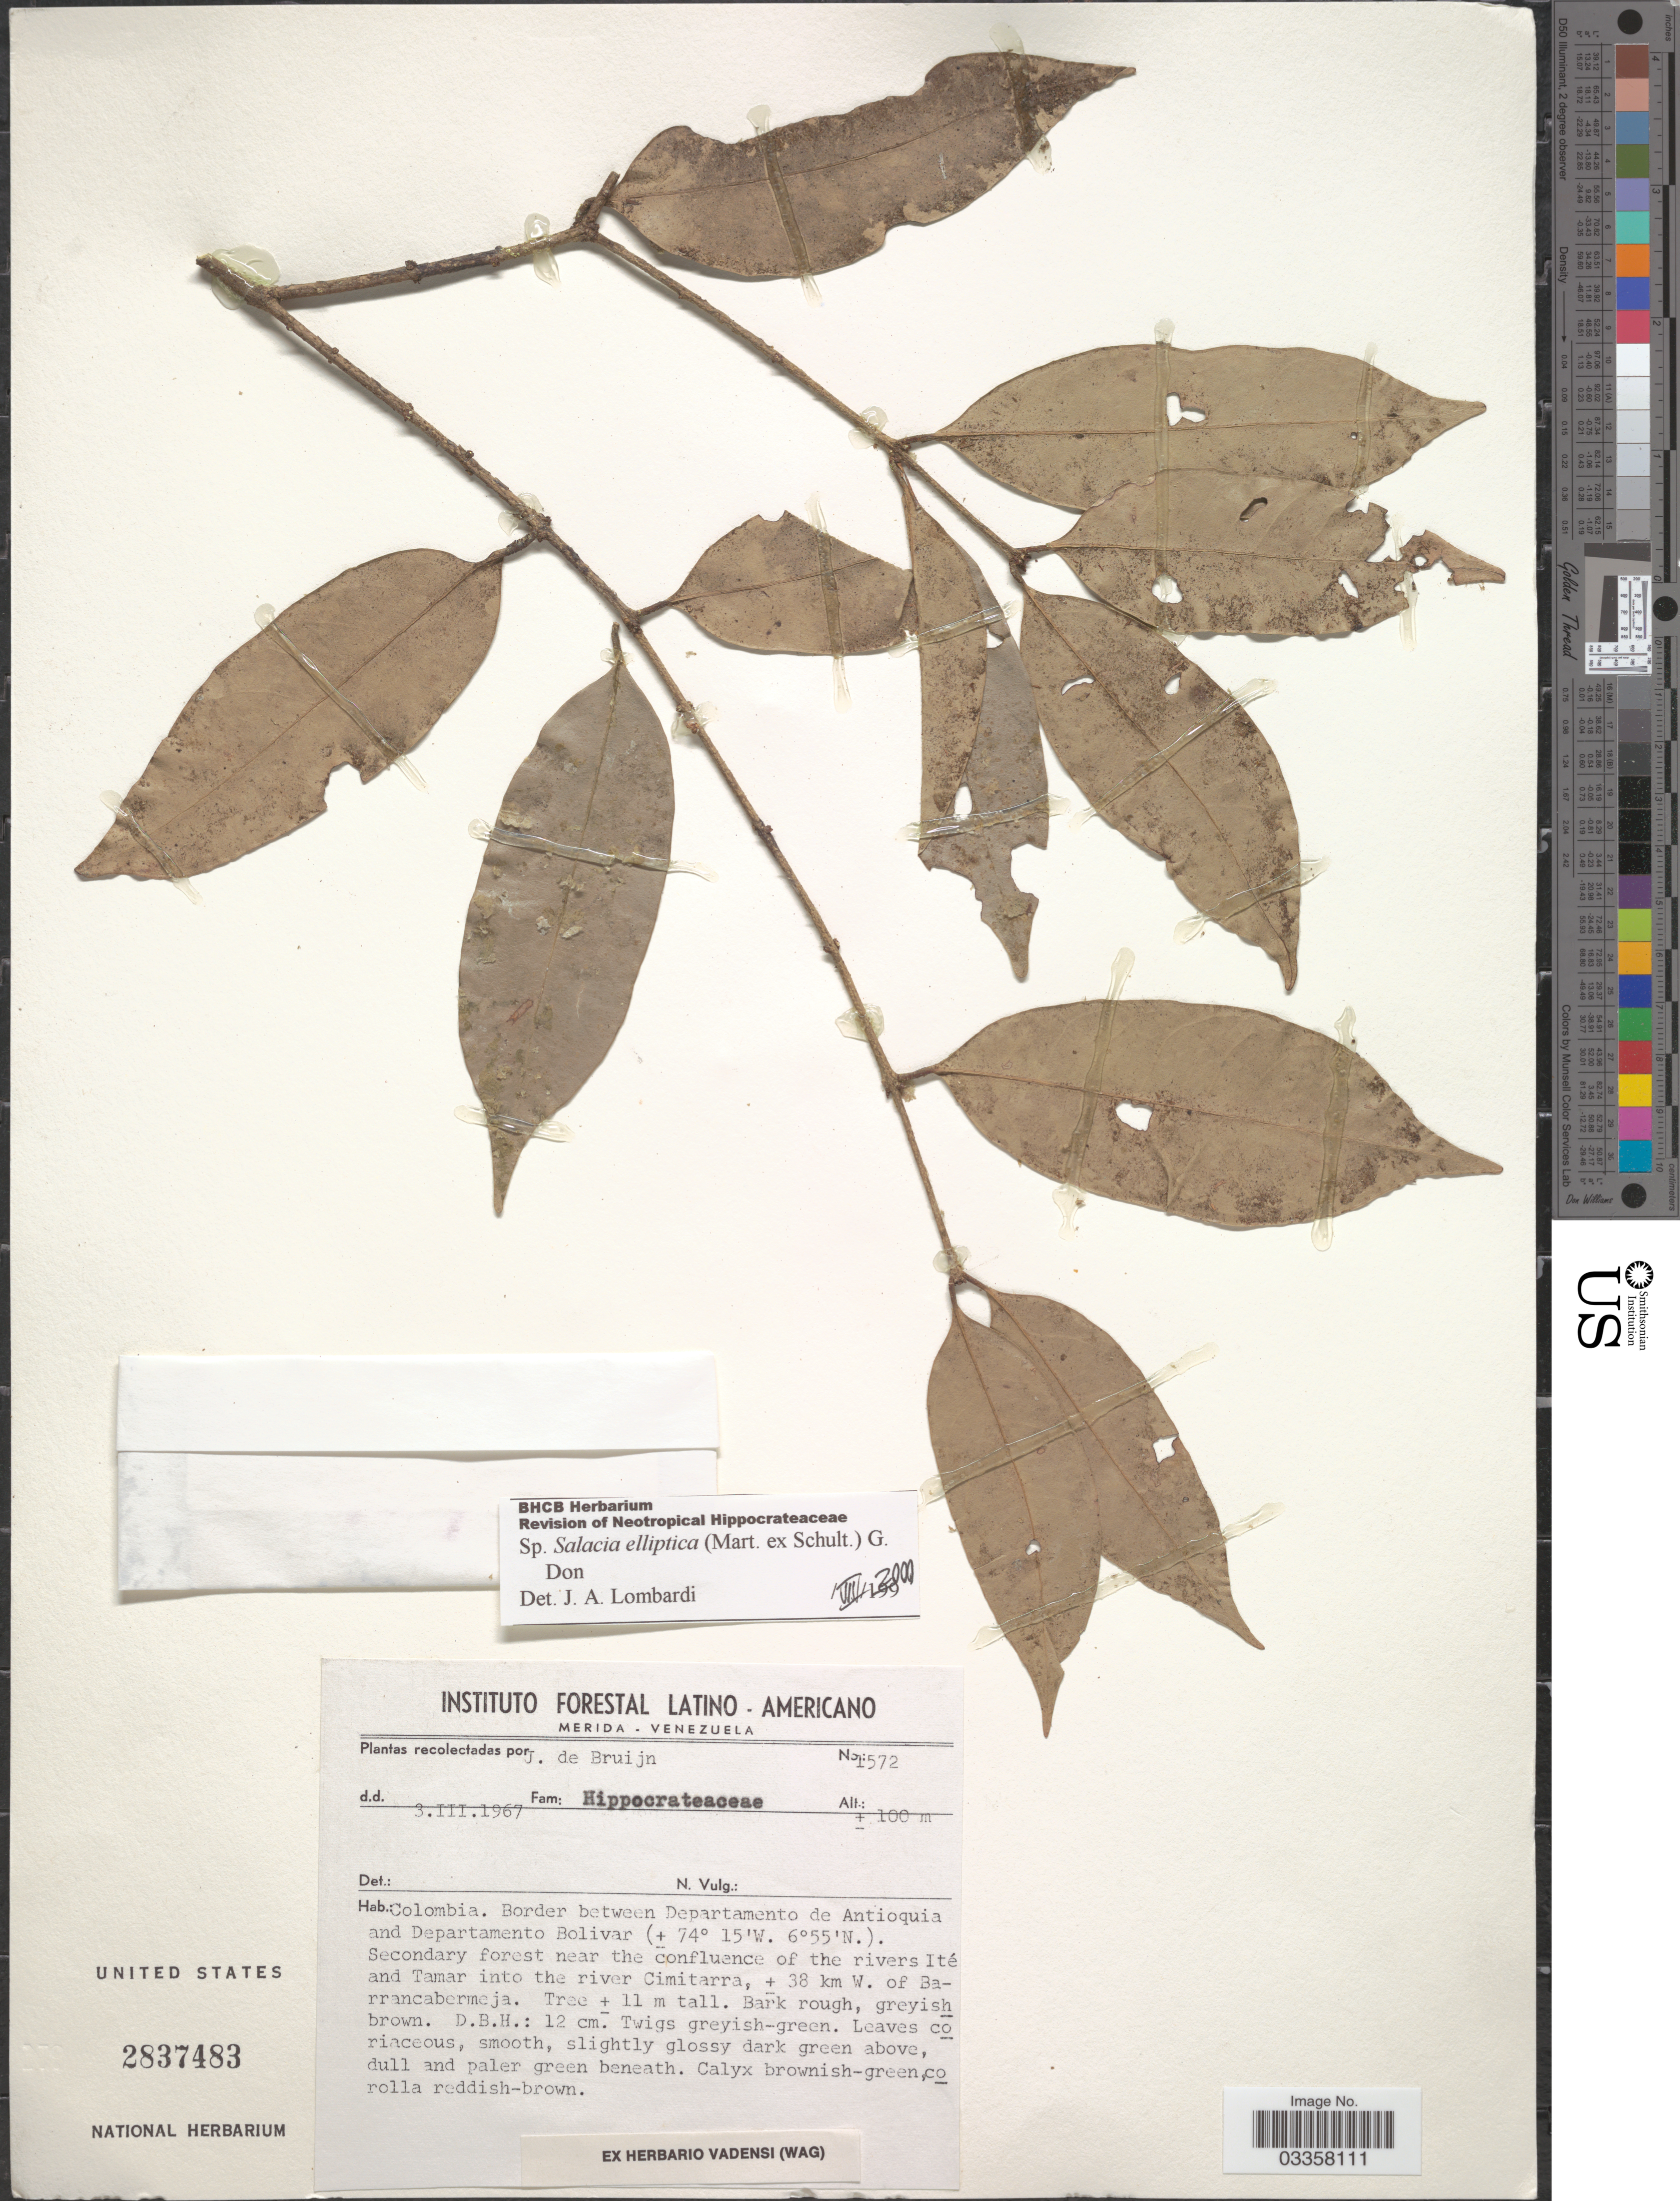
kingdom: Plantae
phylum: Tracheophyta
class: Magnoliopsida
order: Celastrales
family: Celastraceae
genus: Salacia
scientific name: Salacia elliptica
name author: (Mart. ex Schult.) G. Don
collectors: J. Bruijn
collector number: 1572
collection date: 1967-03-03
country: Colombia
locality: Border between Departamento de Antioquia and Departamento Bolivar, Secondary forest near the confluence of the rivers Ité and Tamar into the river Cimitarra, ± 38 km W. of Barrancabermeja.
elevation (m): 100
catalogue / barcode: US 2837483